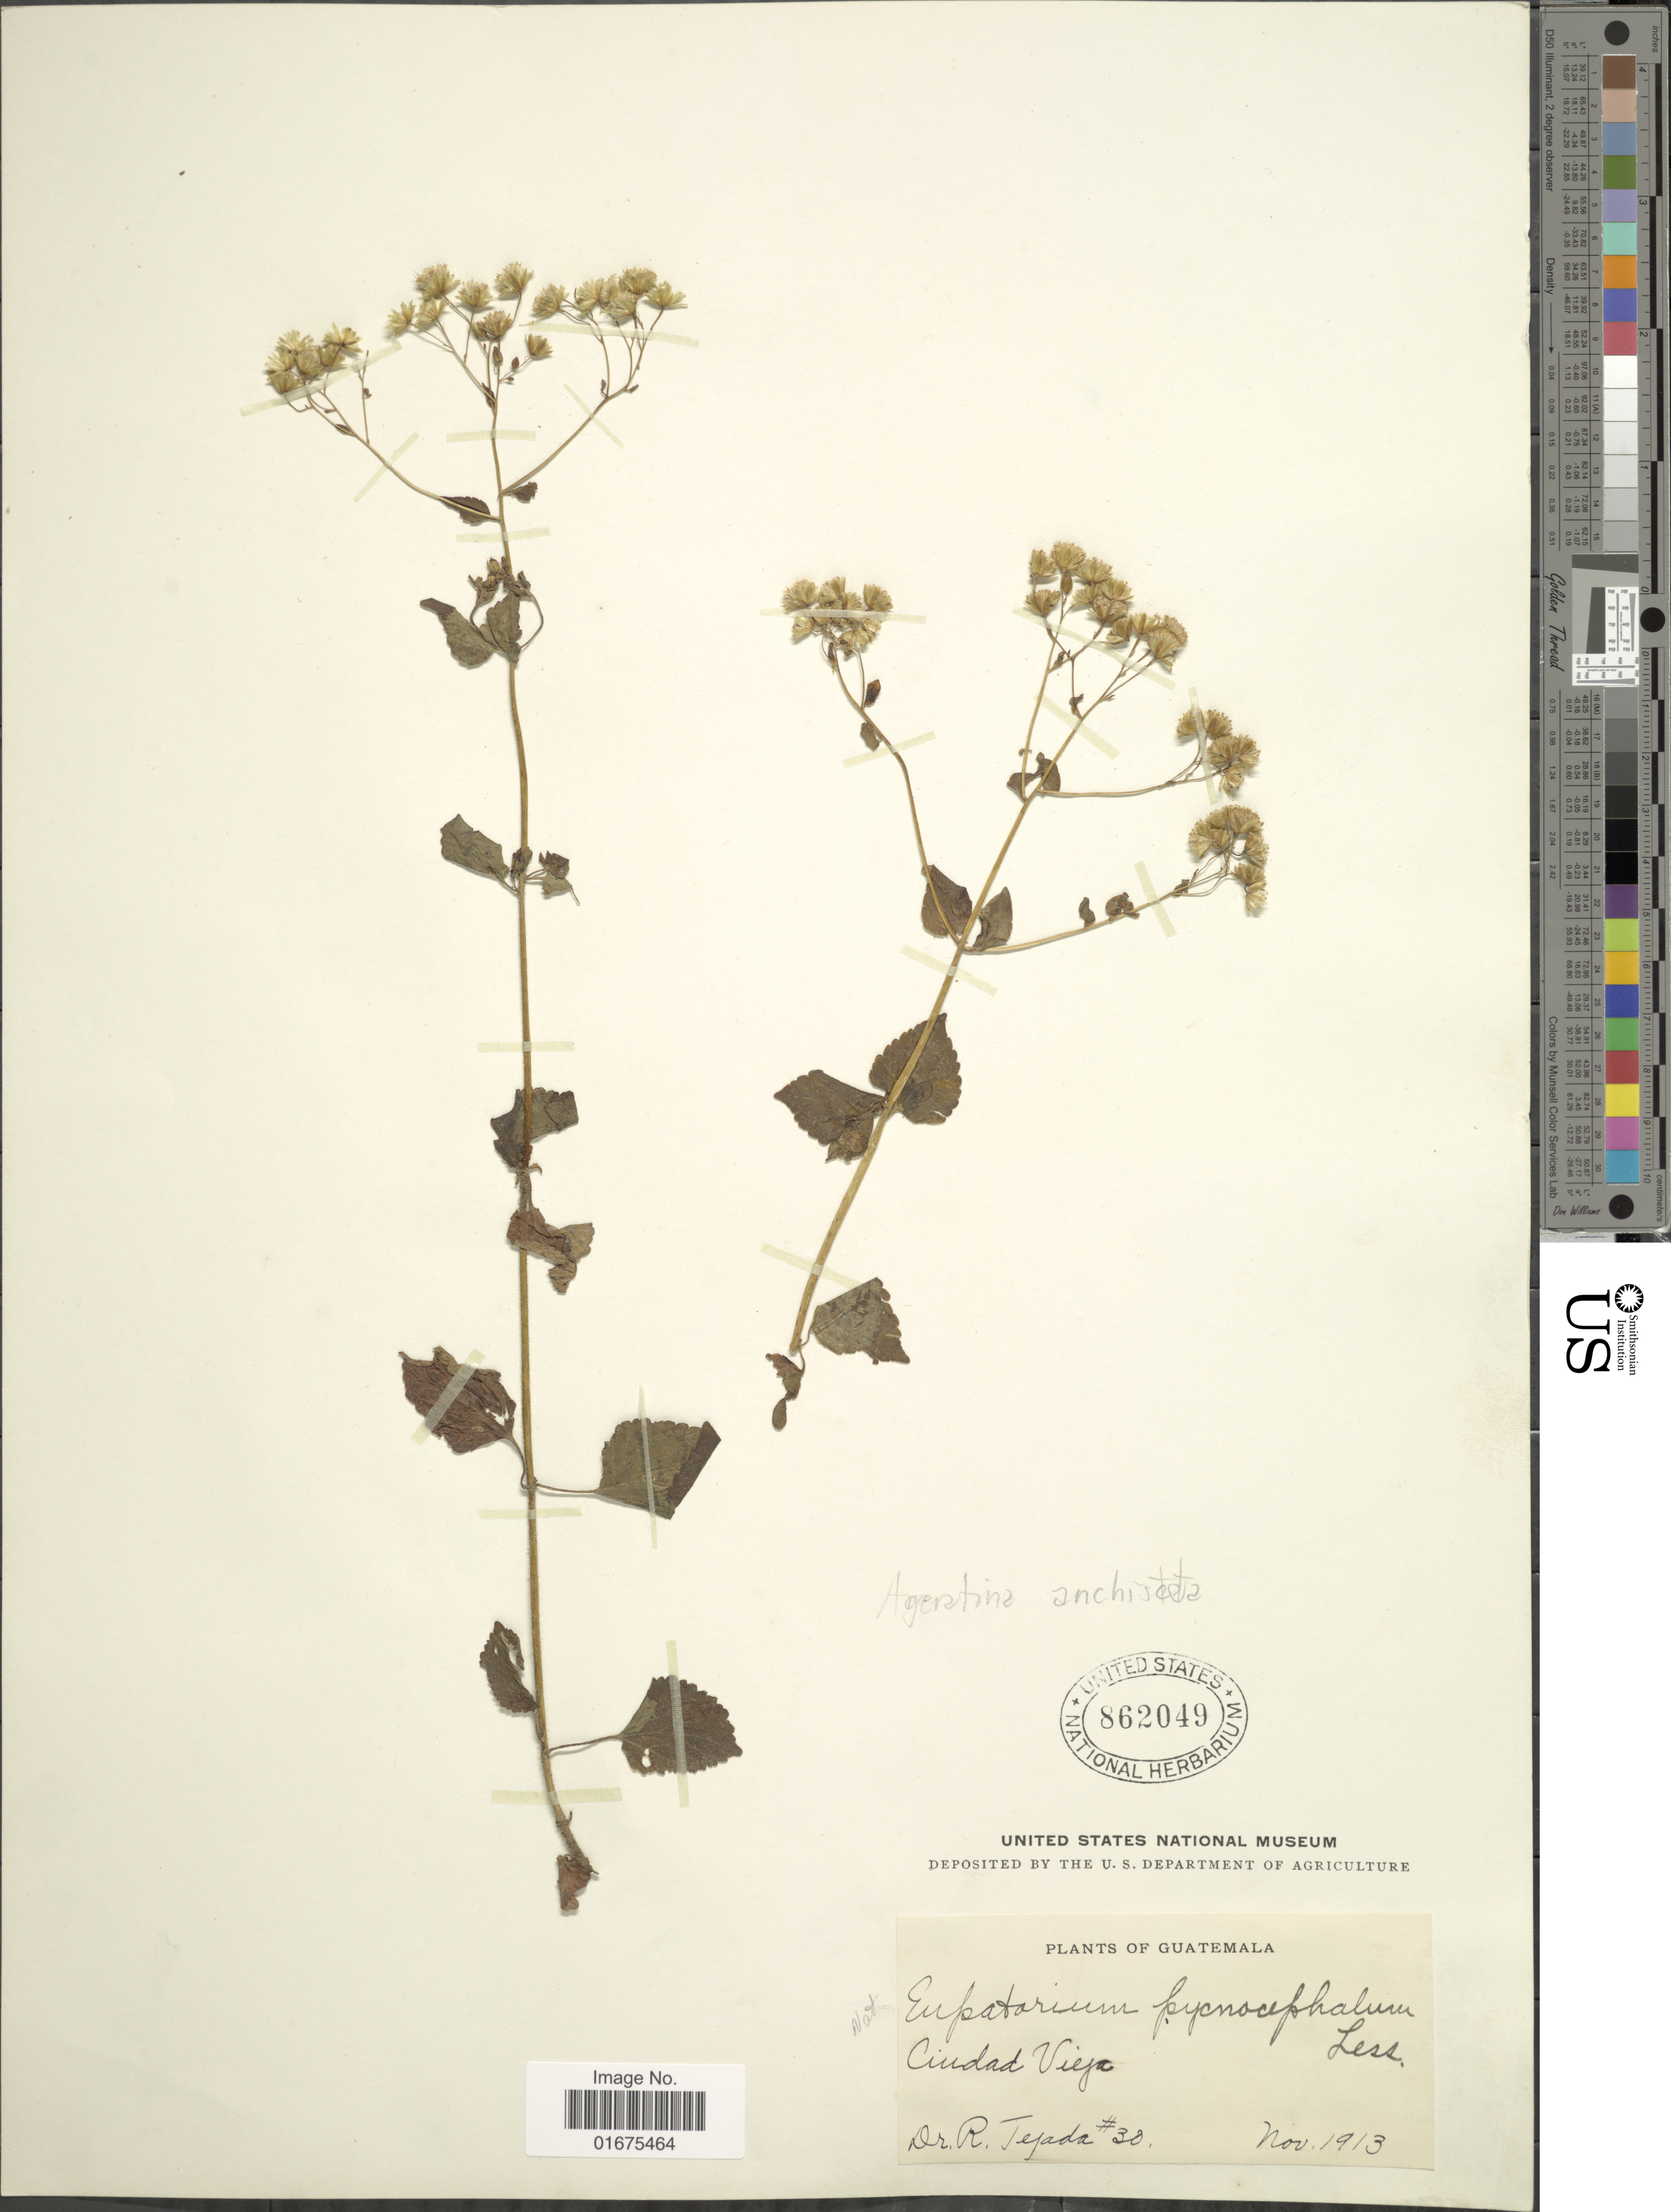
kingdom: Plantae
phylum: Tracheophyta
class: Magnoliopsida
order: Asterales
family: Asteraceae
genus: Ageratina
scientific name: Ageratina anchistea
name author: (Grashoff & Beaman) R.M. King & H. Rob.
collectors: R. Tejada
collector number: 30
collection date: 1913-11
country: Guatemala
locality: Ciudad Vieja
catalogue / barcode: US 862049